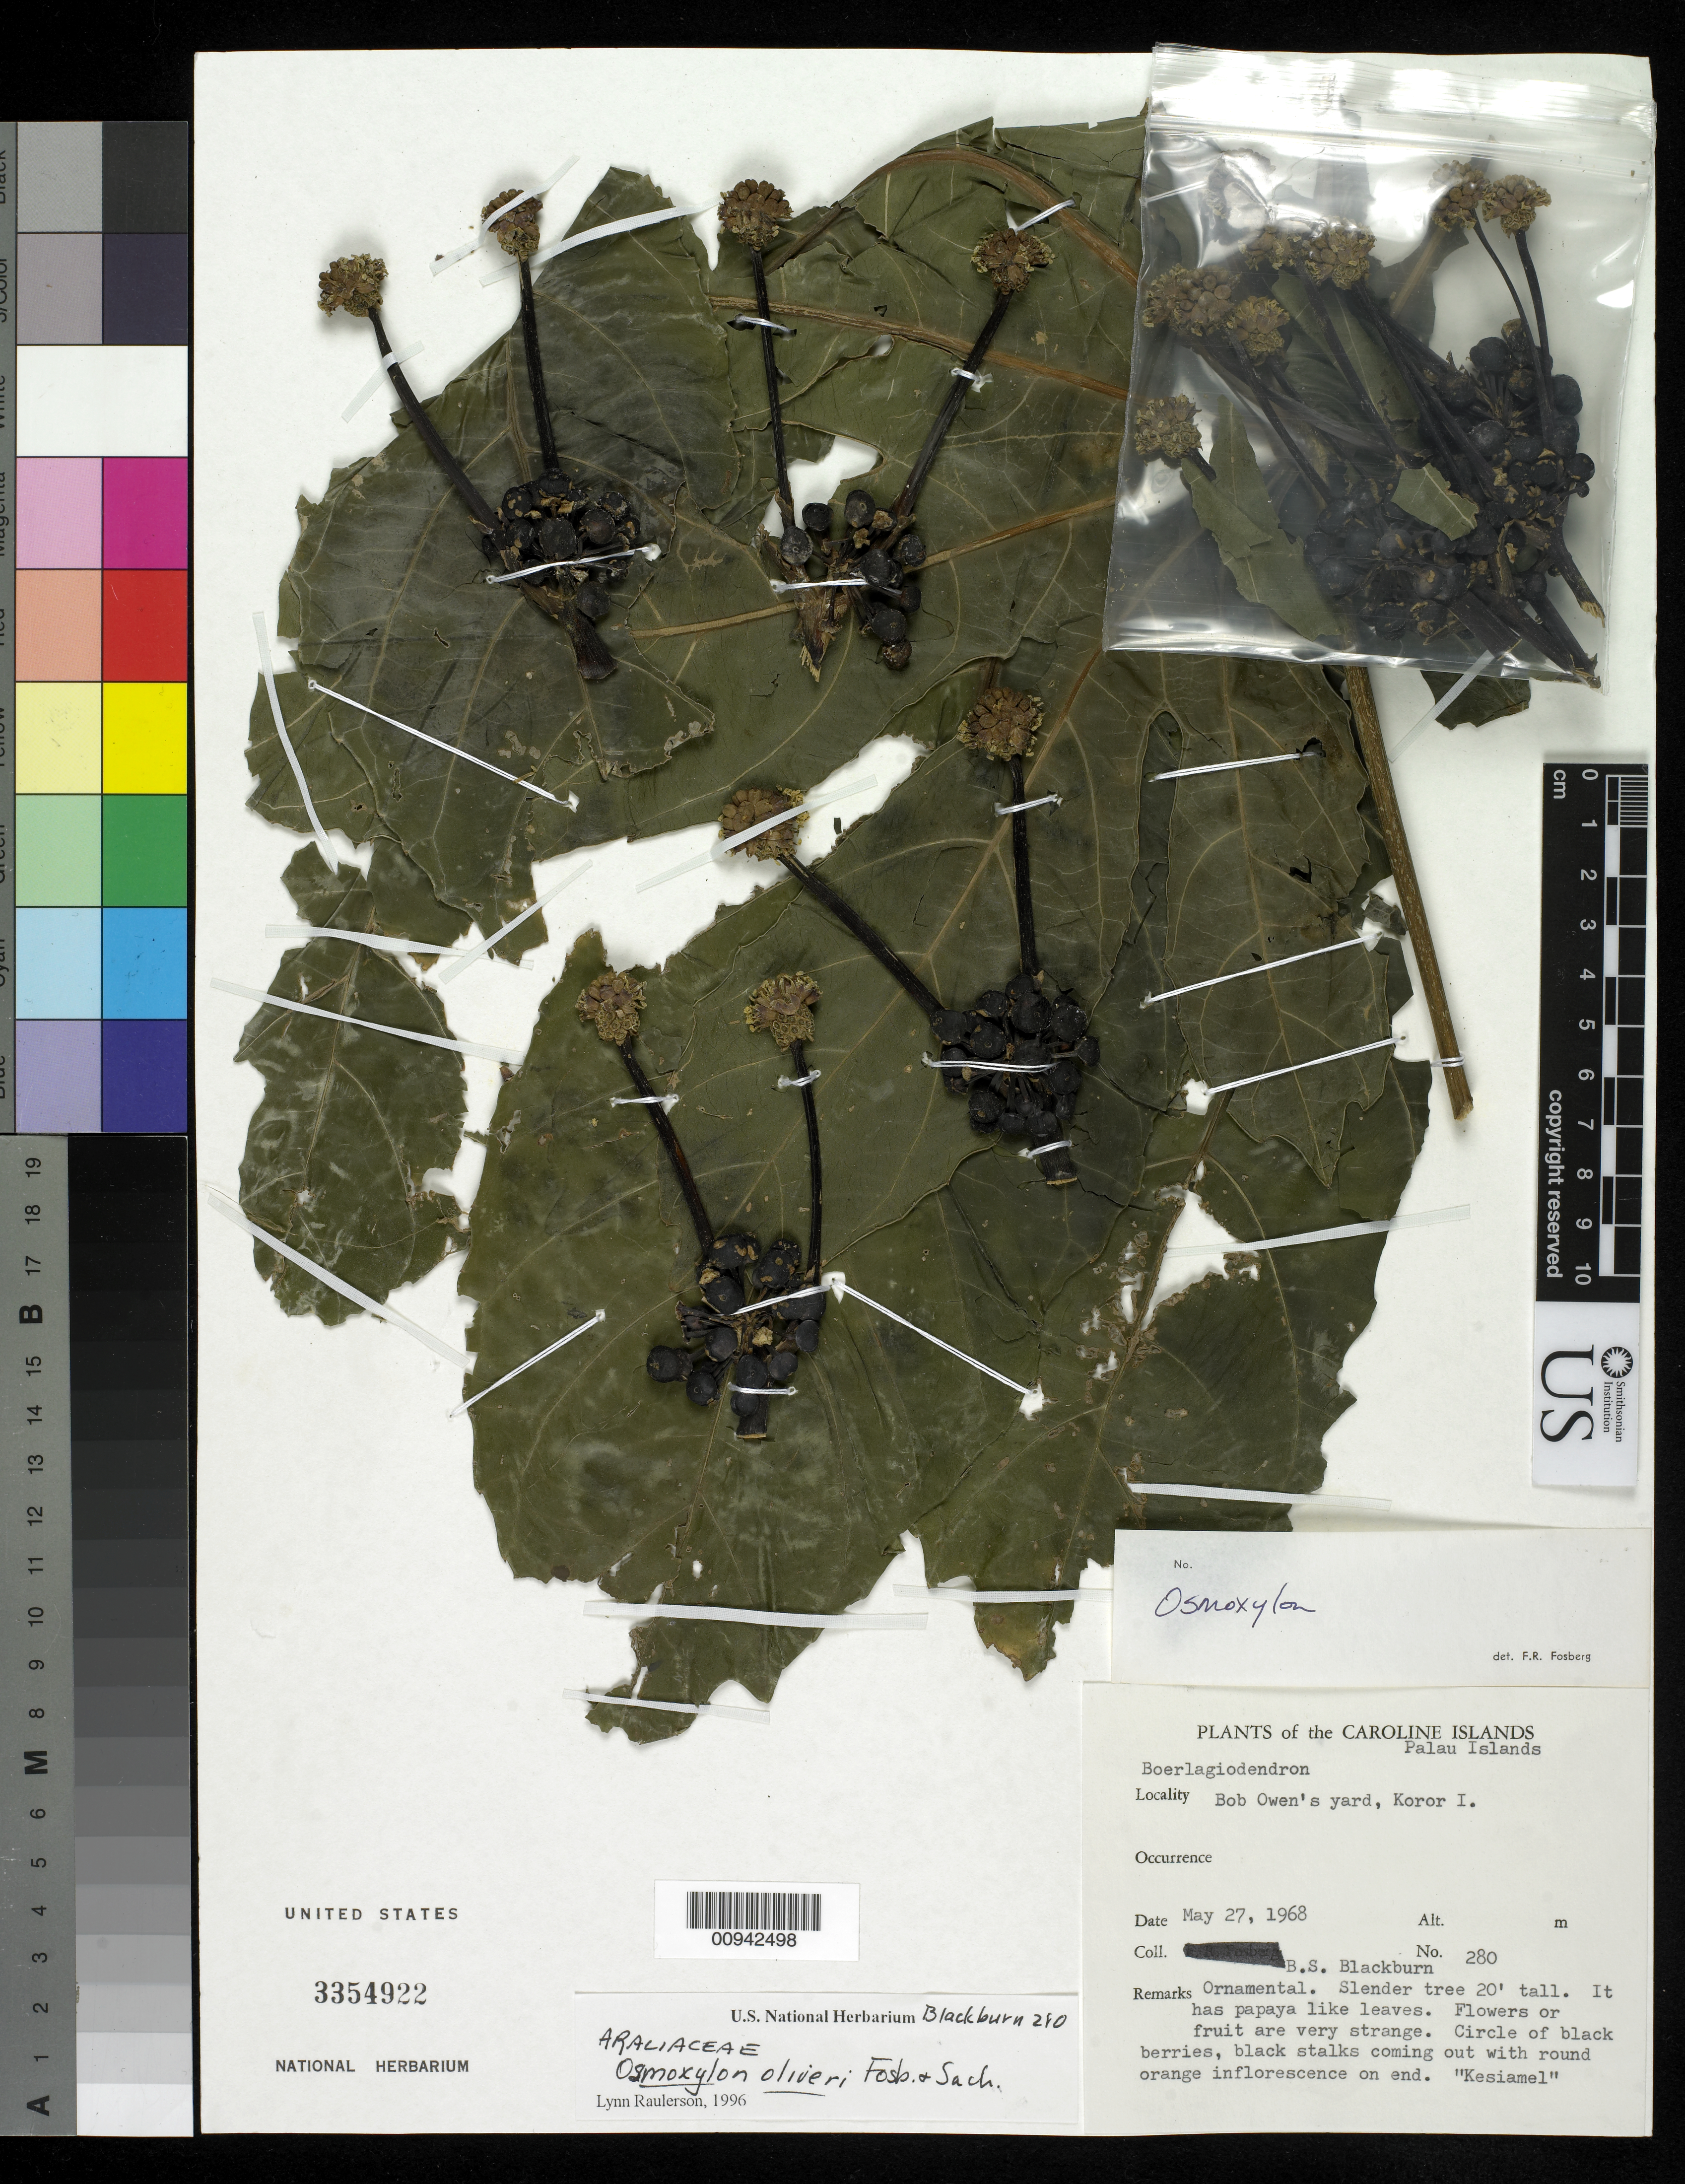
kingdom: Plantae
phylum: Tracheophyta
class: Magnoliopsida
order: Apiales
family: Araliaceae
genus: Osmoxylon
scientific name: Osmoxylon oliveri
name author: Fosberg & Sachet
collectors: B. S. Blackburn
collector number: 280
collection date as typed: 27 May 1968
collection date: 1968-05-27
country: Palau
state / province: Koror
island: Oreor (Koror)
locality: Bob Owen's yard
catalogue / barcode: US 3354922